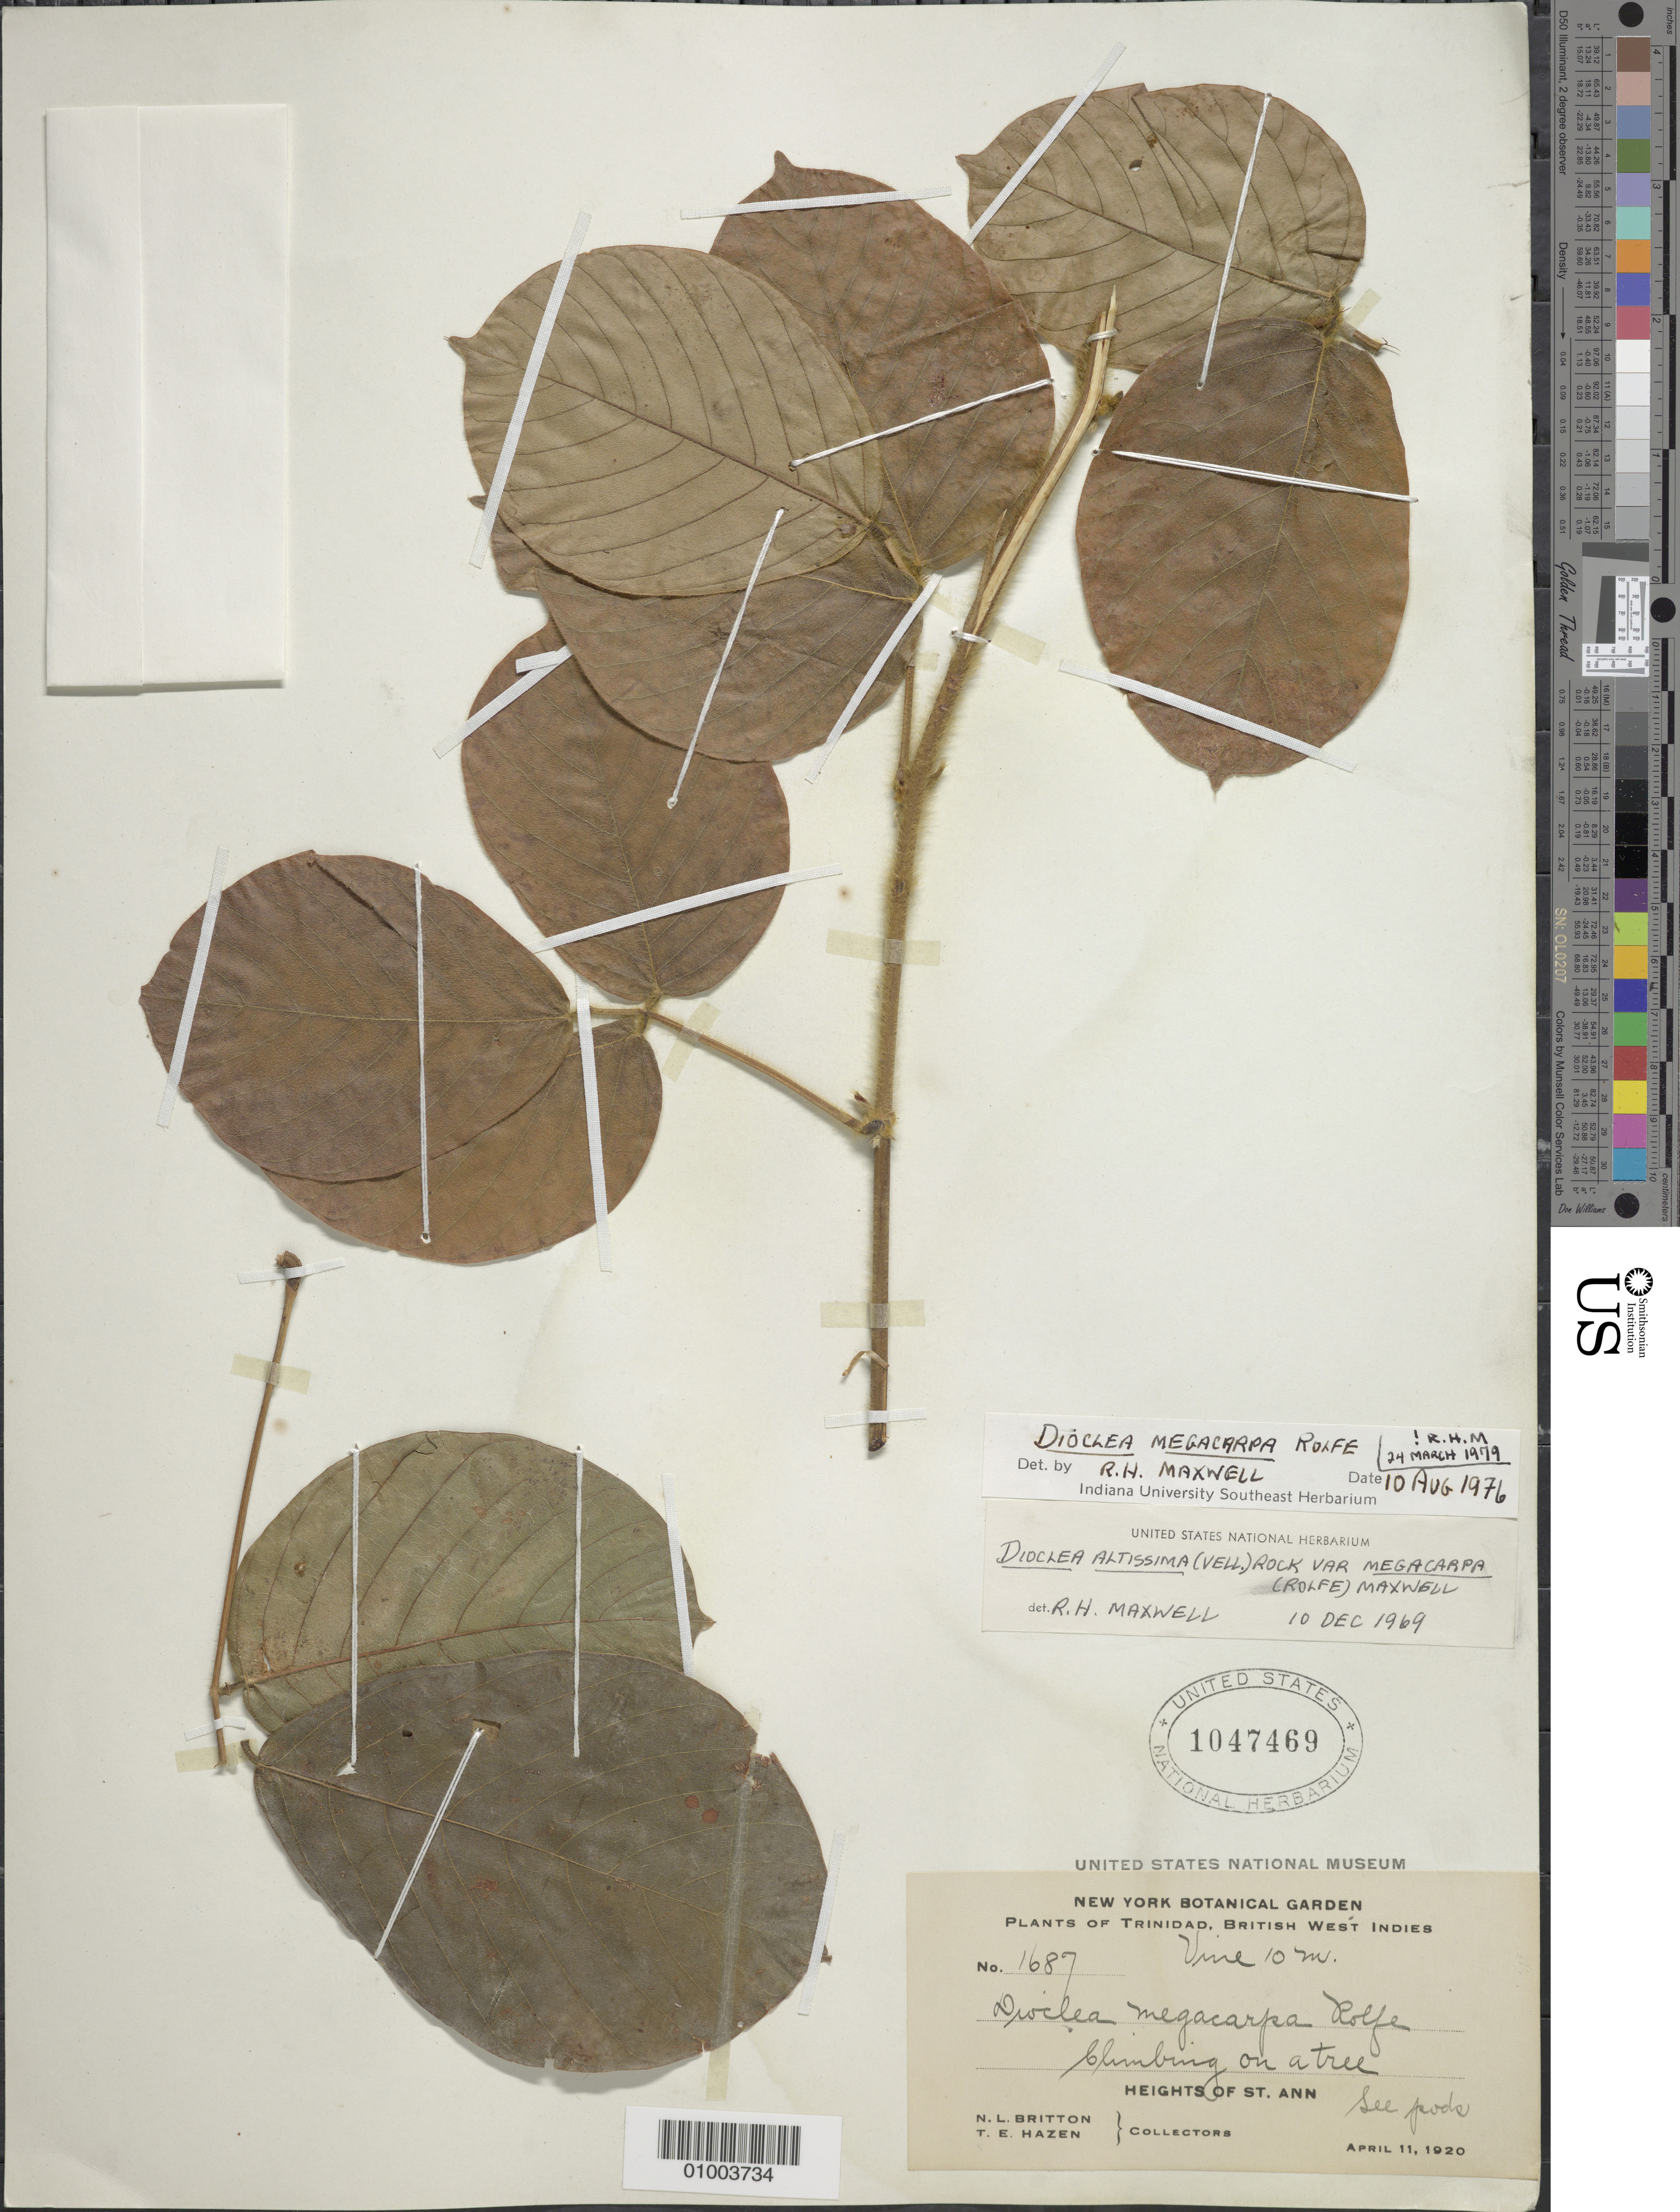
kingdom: Plantae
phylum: Tracheophyta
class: Magnoliopsida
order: Fabales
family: Fabaceae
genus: Macropsychanthus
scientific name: Macropsychanthus megacarpus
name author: (Rolfe) L.P. Queiroz & Snak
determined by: Strong, Mark T., (BOT), Smithsonian Institution - National Museum of Natural History (UNITED STATES)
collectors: N. Britton & T. E. Hazen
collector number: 1687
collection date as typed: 11 Apr 1920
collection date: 1920-04-11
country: Trinidad and Tobago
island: Trinidad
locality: Climbing on a tree. Vine 10m. Heights of St. Ann.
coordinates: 0 N, 0 E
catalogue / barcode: US 1047469